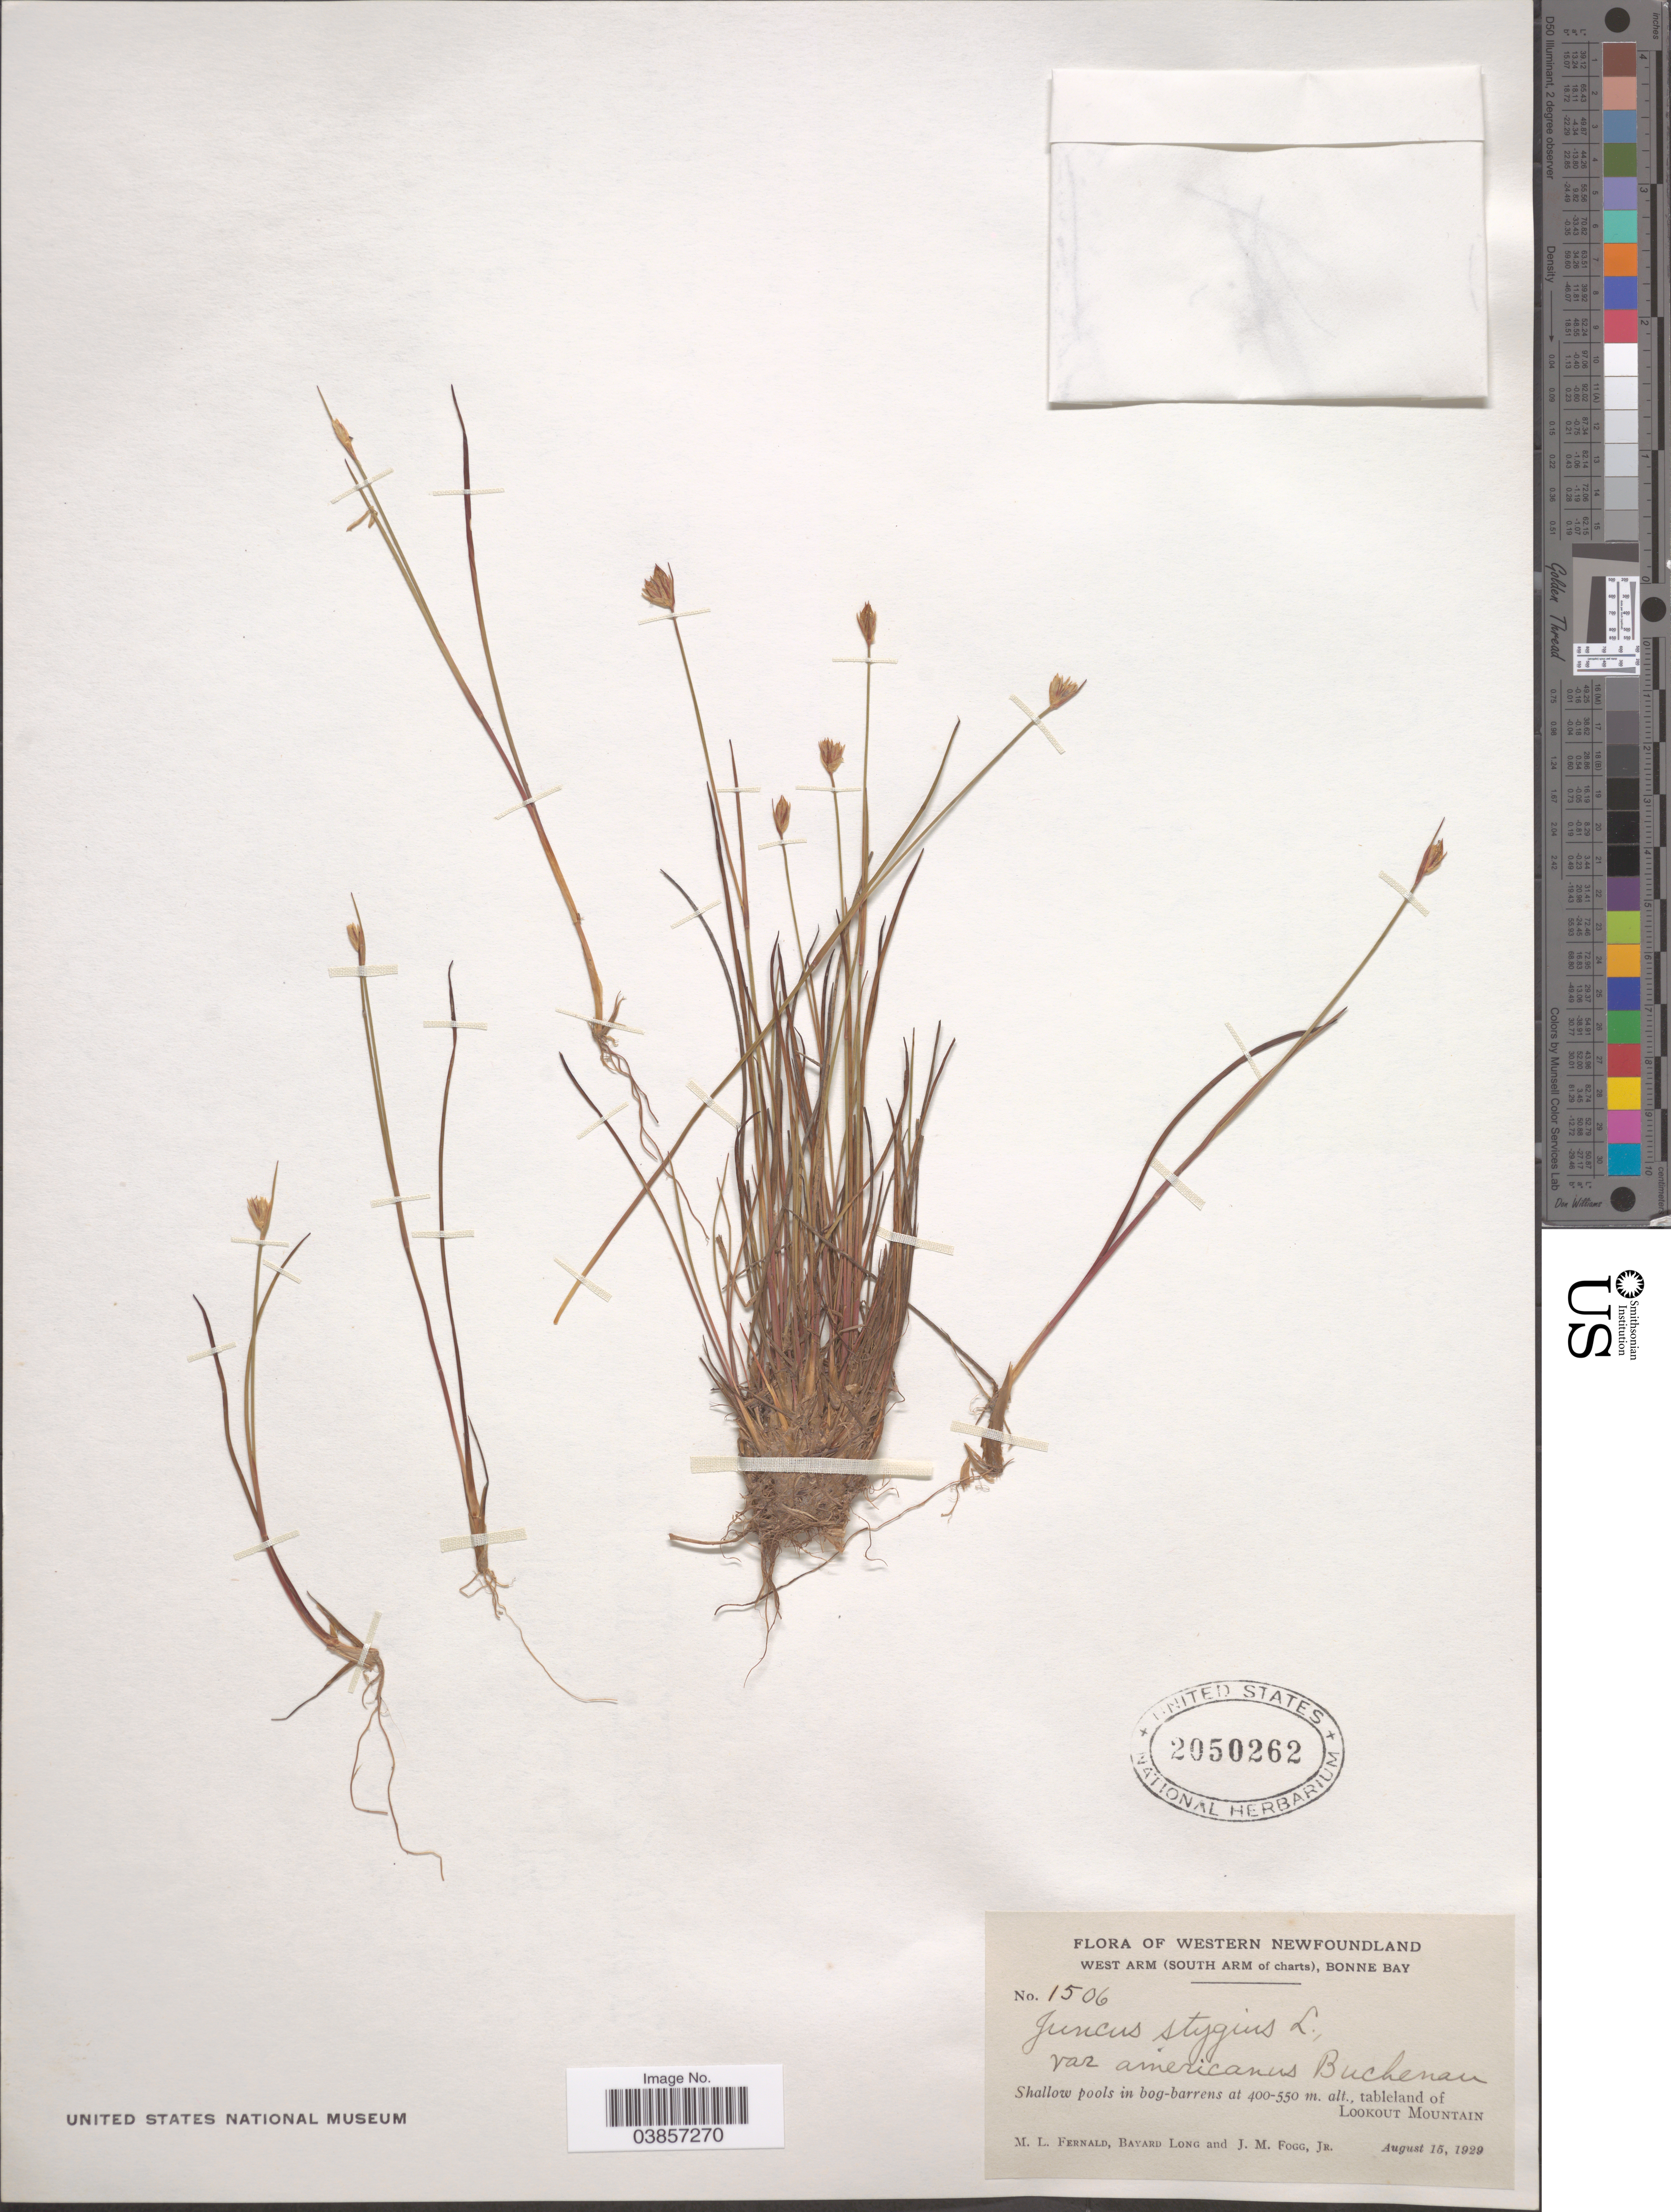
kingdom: Plantae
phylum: Tracheophyta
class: Liliopsida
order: Poales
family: Juncaceae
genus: Juncus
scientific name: Juncus stygius subsp. americanus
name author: (Buchenau) Hultén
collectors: M. L. Fernald, B. Long & J. Fogg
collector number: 1506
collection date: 1929-08-15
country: Canada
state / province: Newfoundland and Labrador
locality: Western Newfoundland. West arm (South arm of charts), Bonne Bay. Tableland of Lookout Mountain.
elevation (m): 400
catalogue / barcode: US 2050262